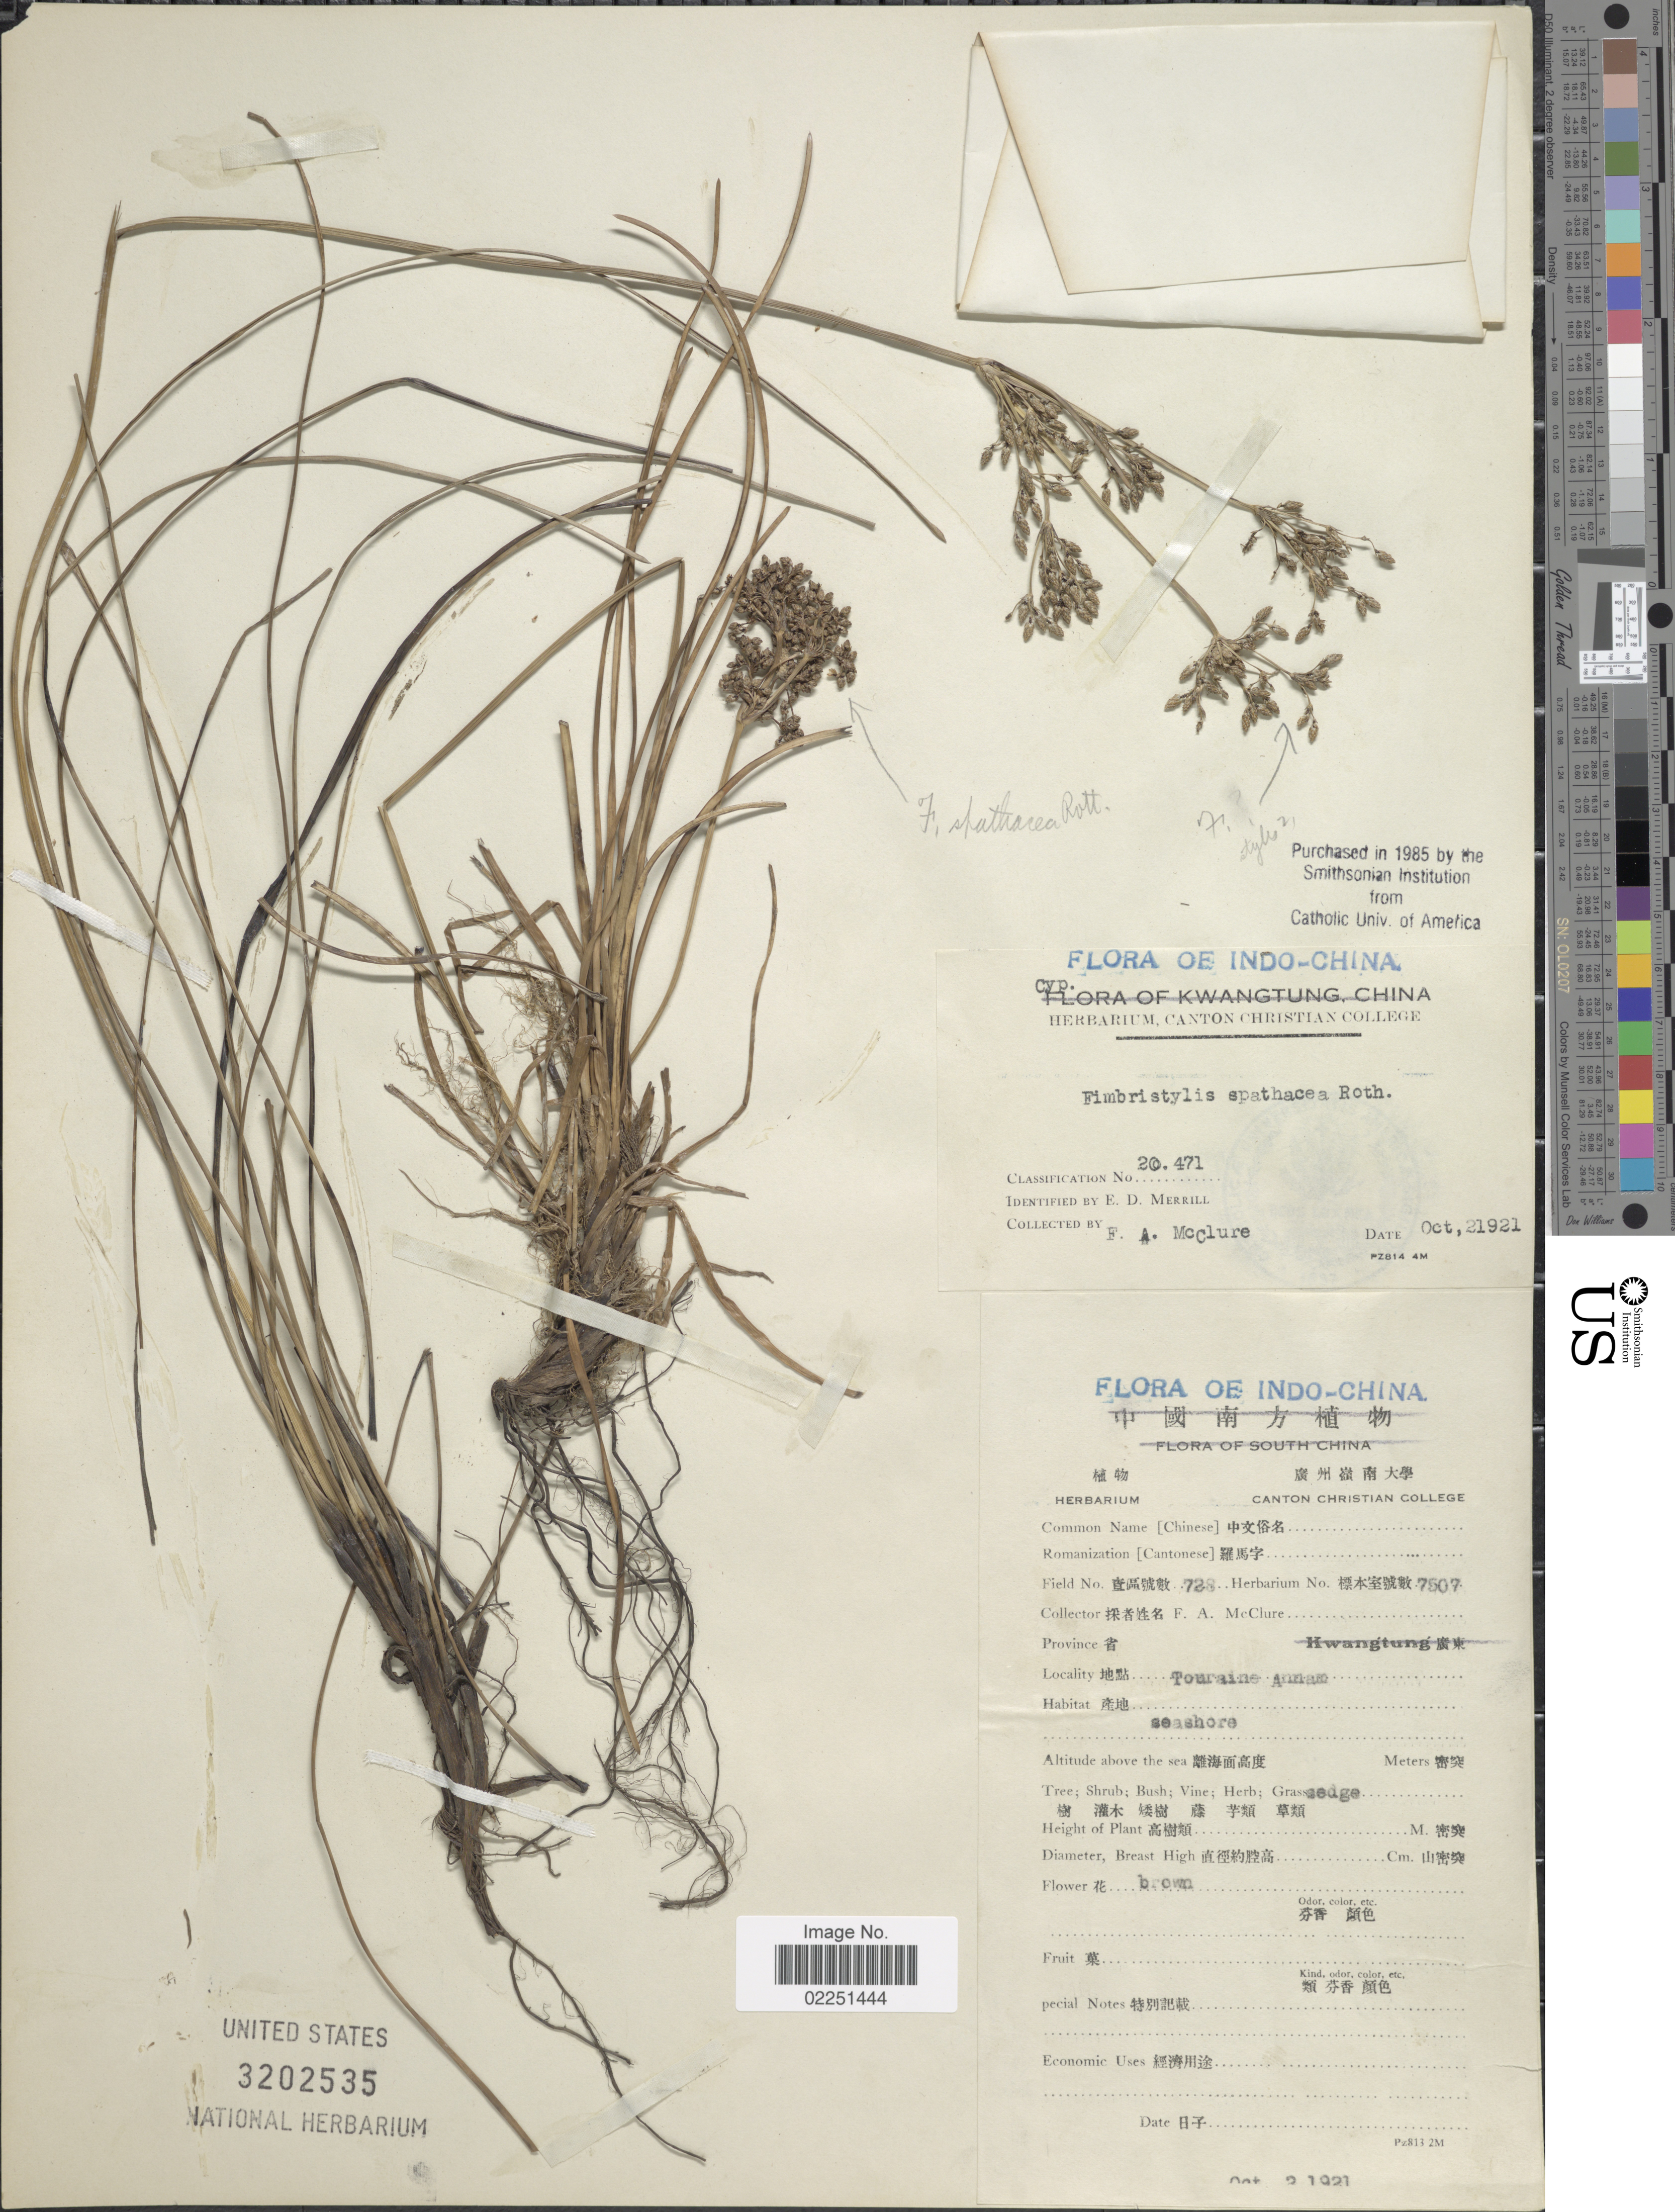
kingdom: Plantae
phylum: Tracheophyta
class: Liliopsida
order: Poales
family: Cyperaceae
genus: Fimbristylis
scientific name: Fimbristylis cymosa subsp. spathacea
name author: (Roth) T. Koyama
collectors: F. A. McClure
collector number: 20471/728/7507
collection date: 1921-10-02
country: Vietnam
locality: Touraine, Annam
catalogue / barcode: US 3202535